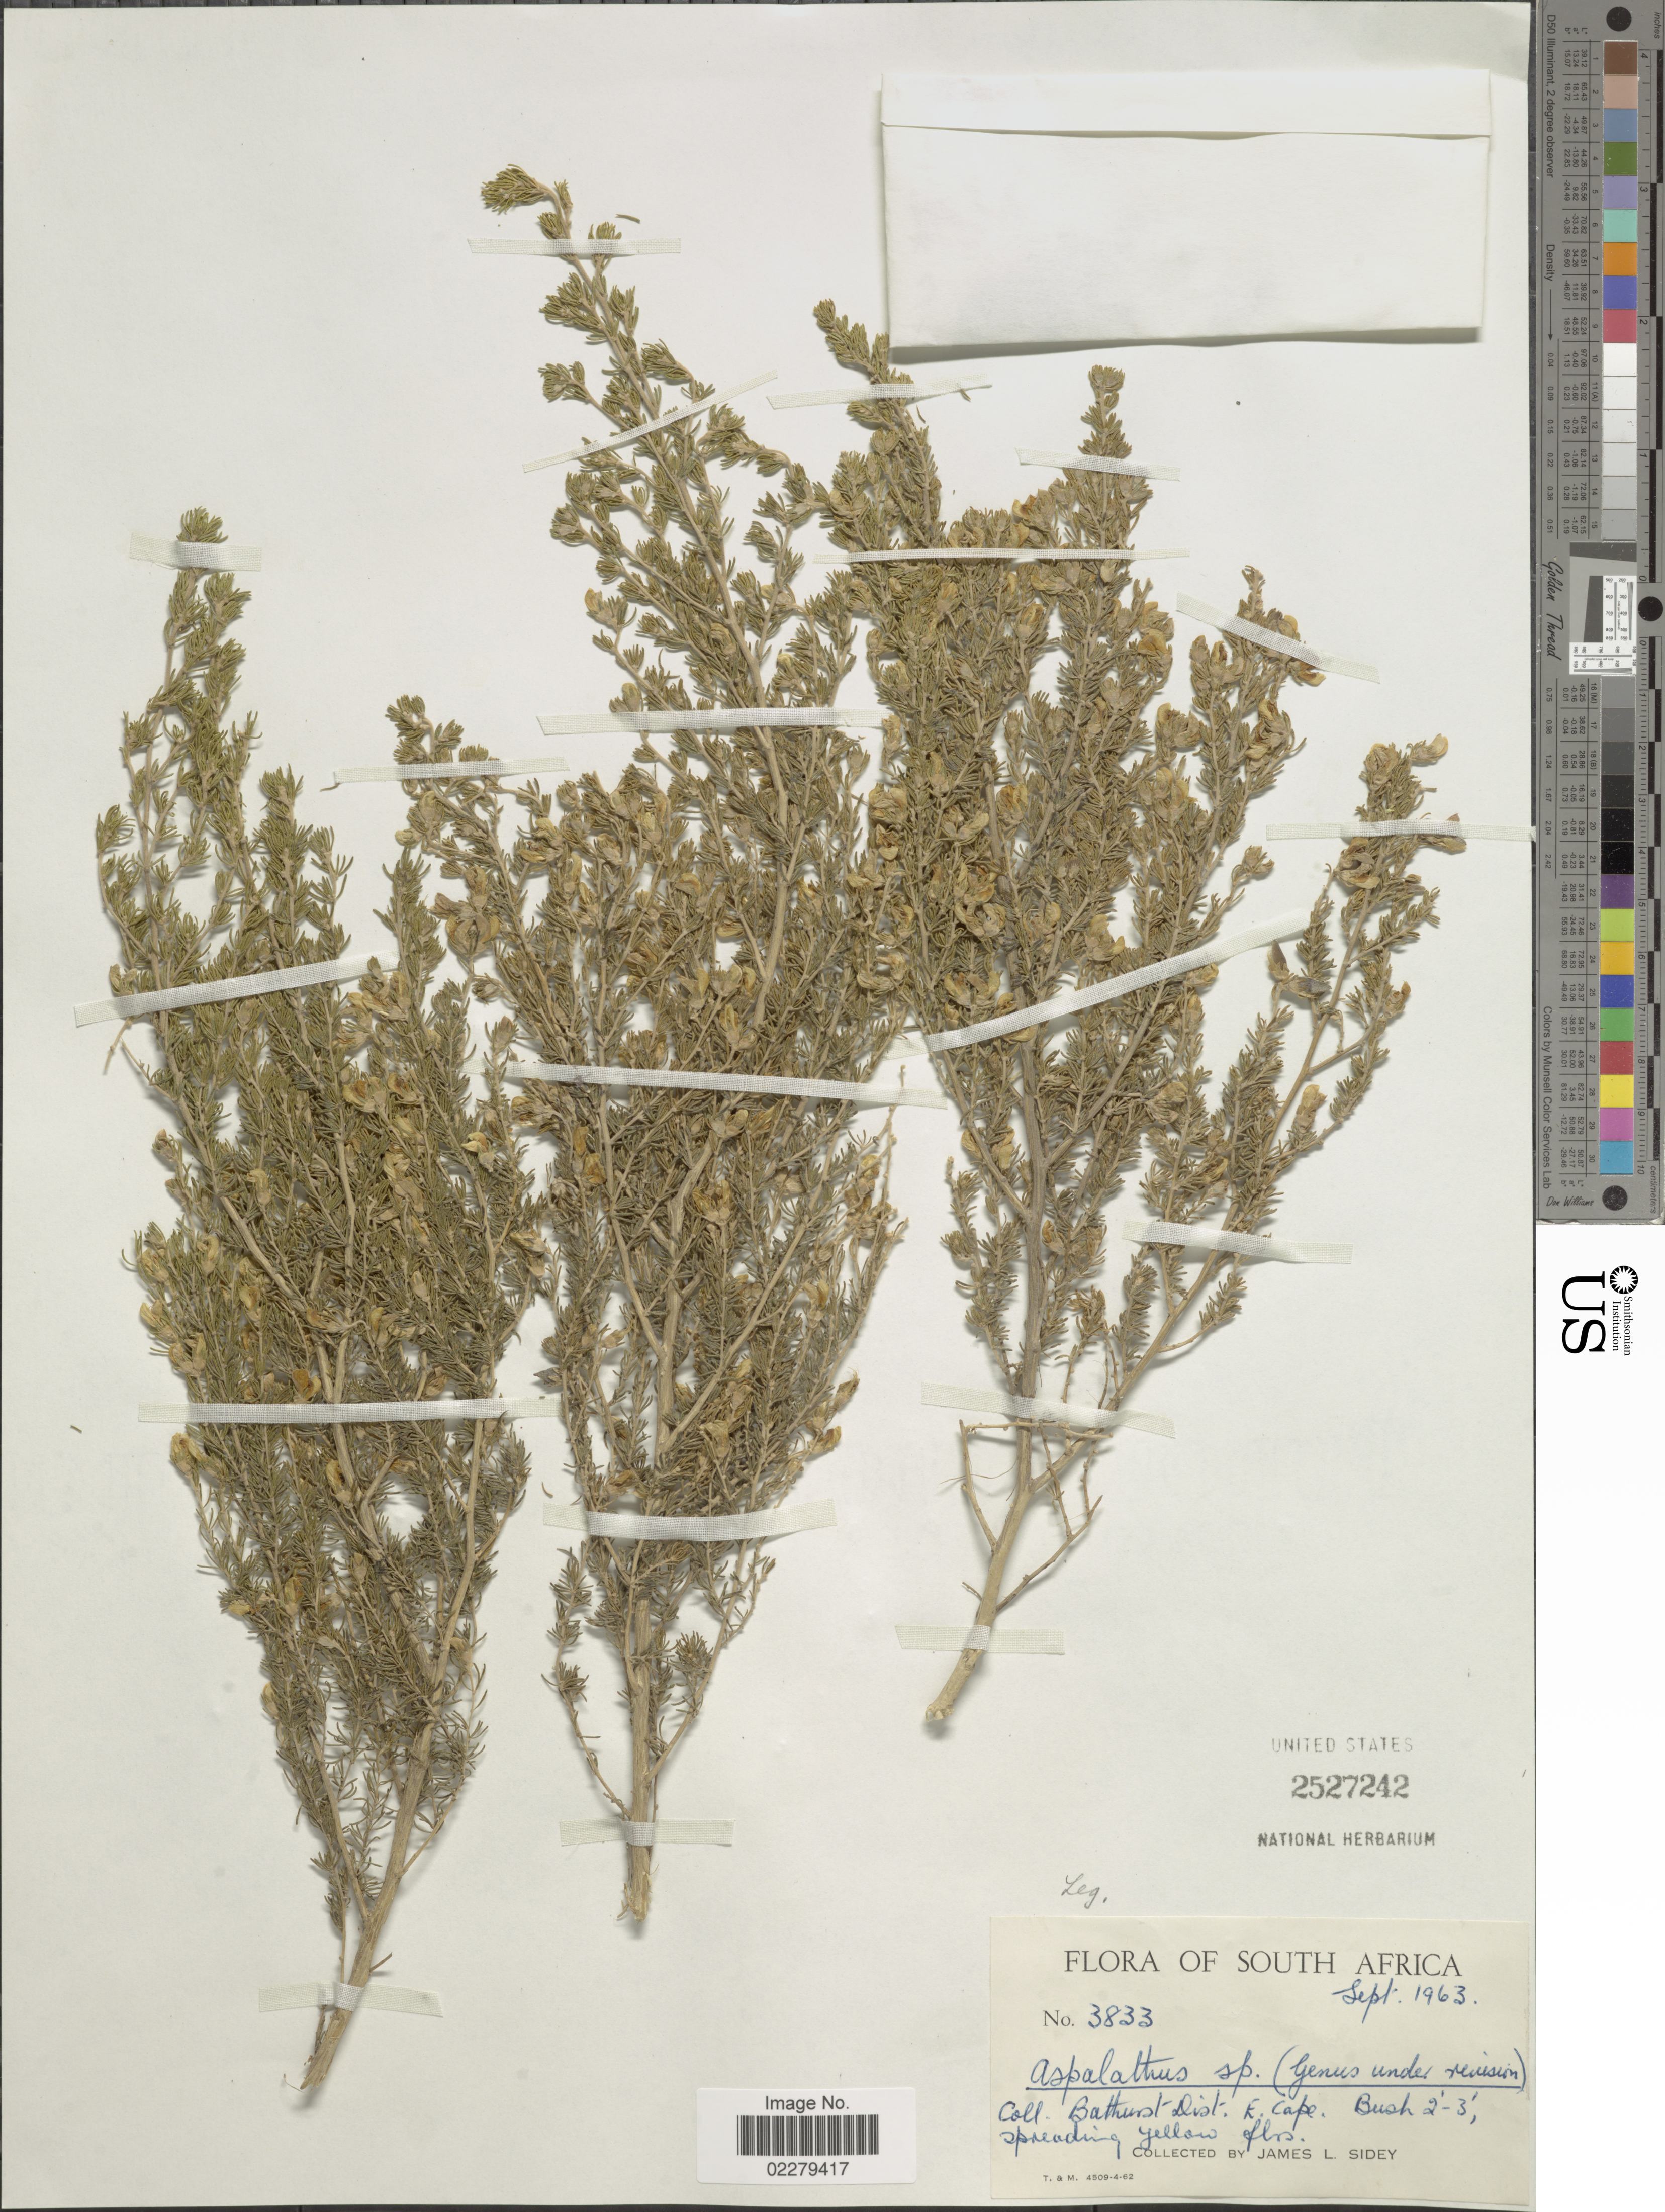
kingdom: Plantae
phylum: Tracheophyta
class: Magnoliopsida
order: Fabales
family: Fabaceae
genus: Aspalathus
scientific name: Aspalathus sp.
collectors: J. L. Sidey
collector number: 3833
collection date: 1963-09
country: South Africa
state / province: Eastern Cape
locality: Bathurst Dist - E. Cape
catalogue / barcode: US 2527242